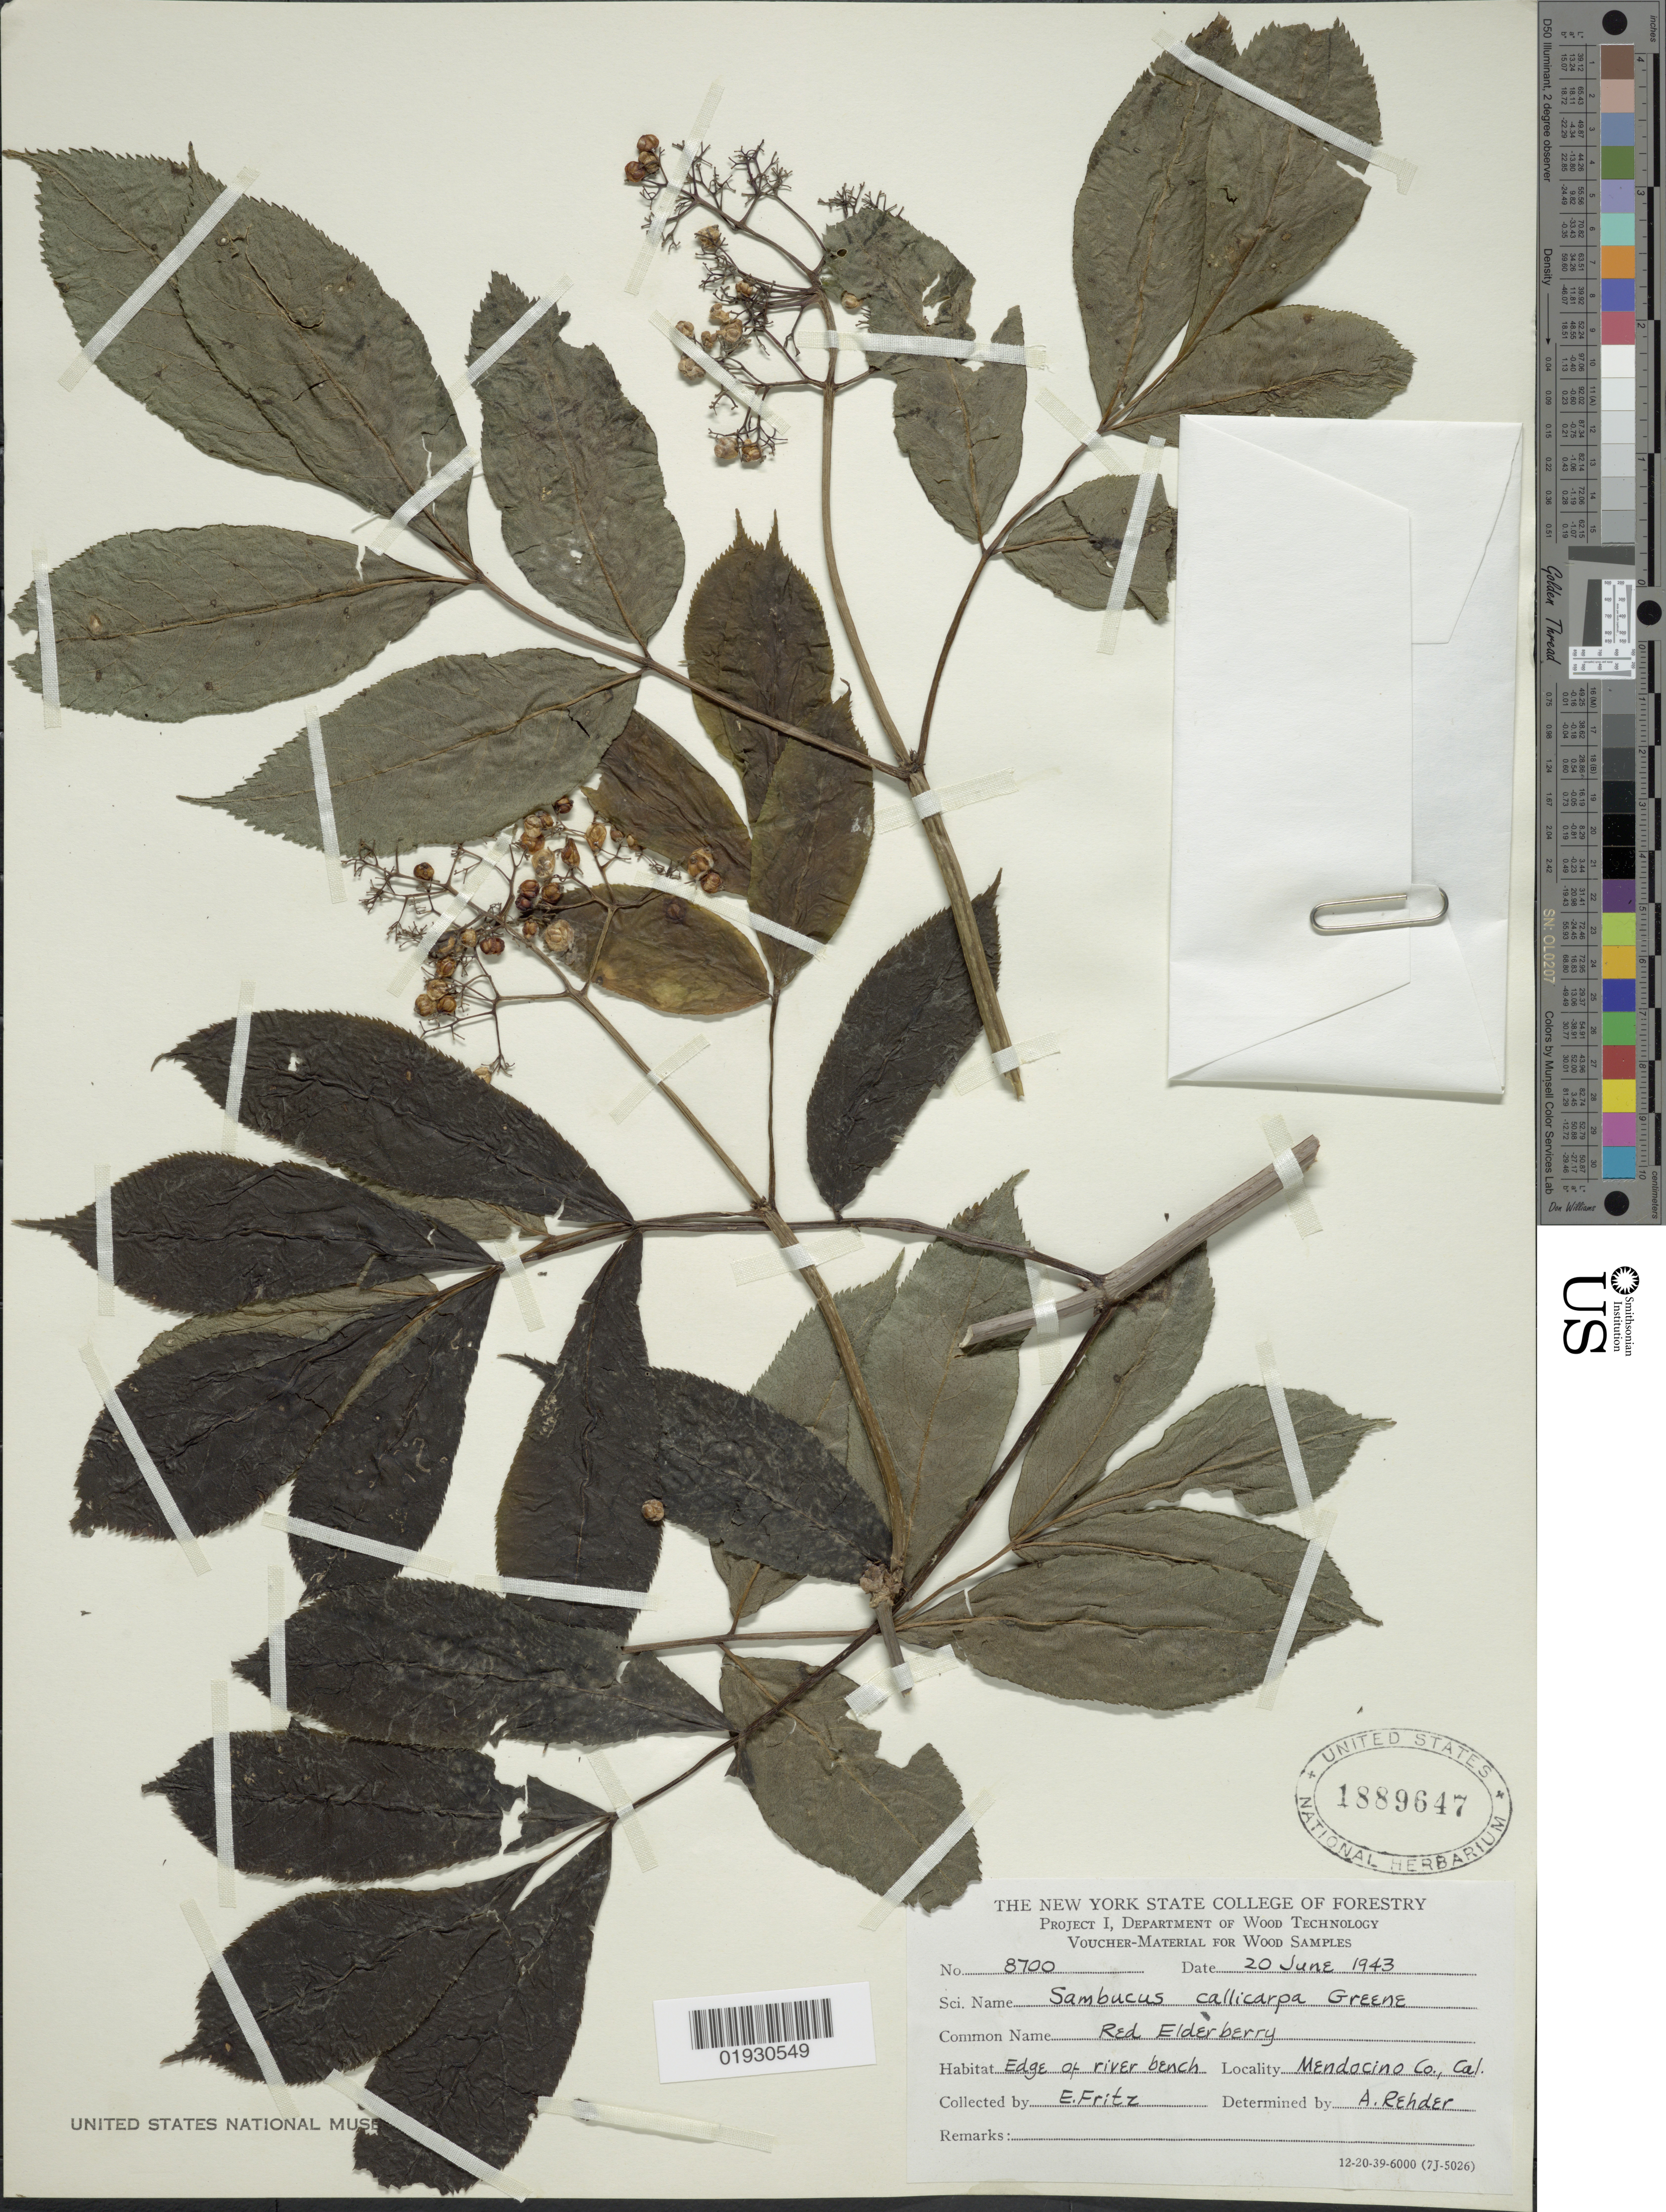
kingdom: Plantae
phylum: Tracheophyta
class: Magnoliopsida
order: Dipsacales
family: Viburnaceae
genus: Sambucus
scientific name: Sambucus callicarpa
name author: Greene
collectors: E. Fritz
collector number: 8700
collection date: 1943-06-20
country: United States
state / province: California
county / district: Mendocino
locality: Mendocino Co.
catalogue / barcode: US 1889647